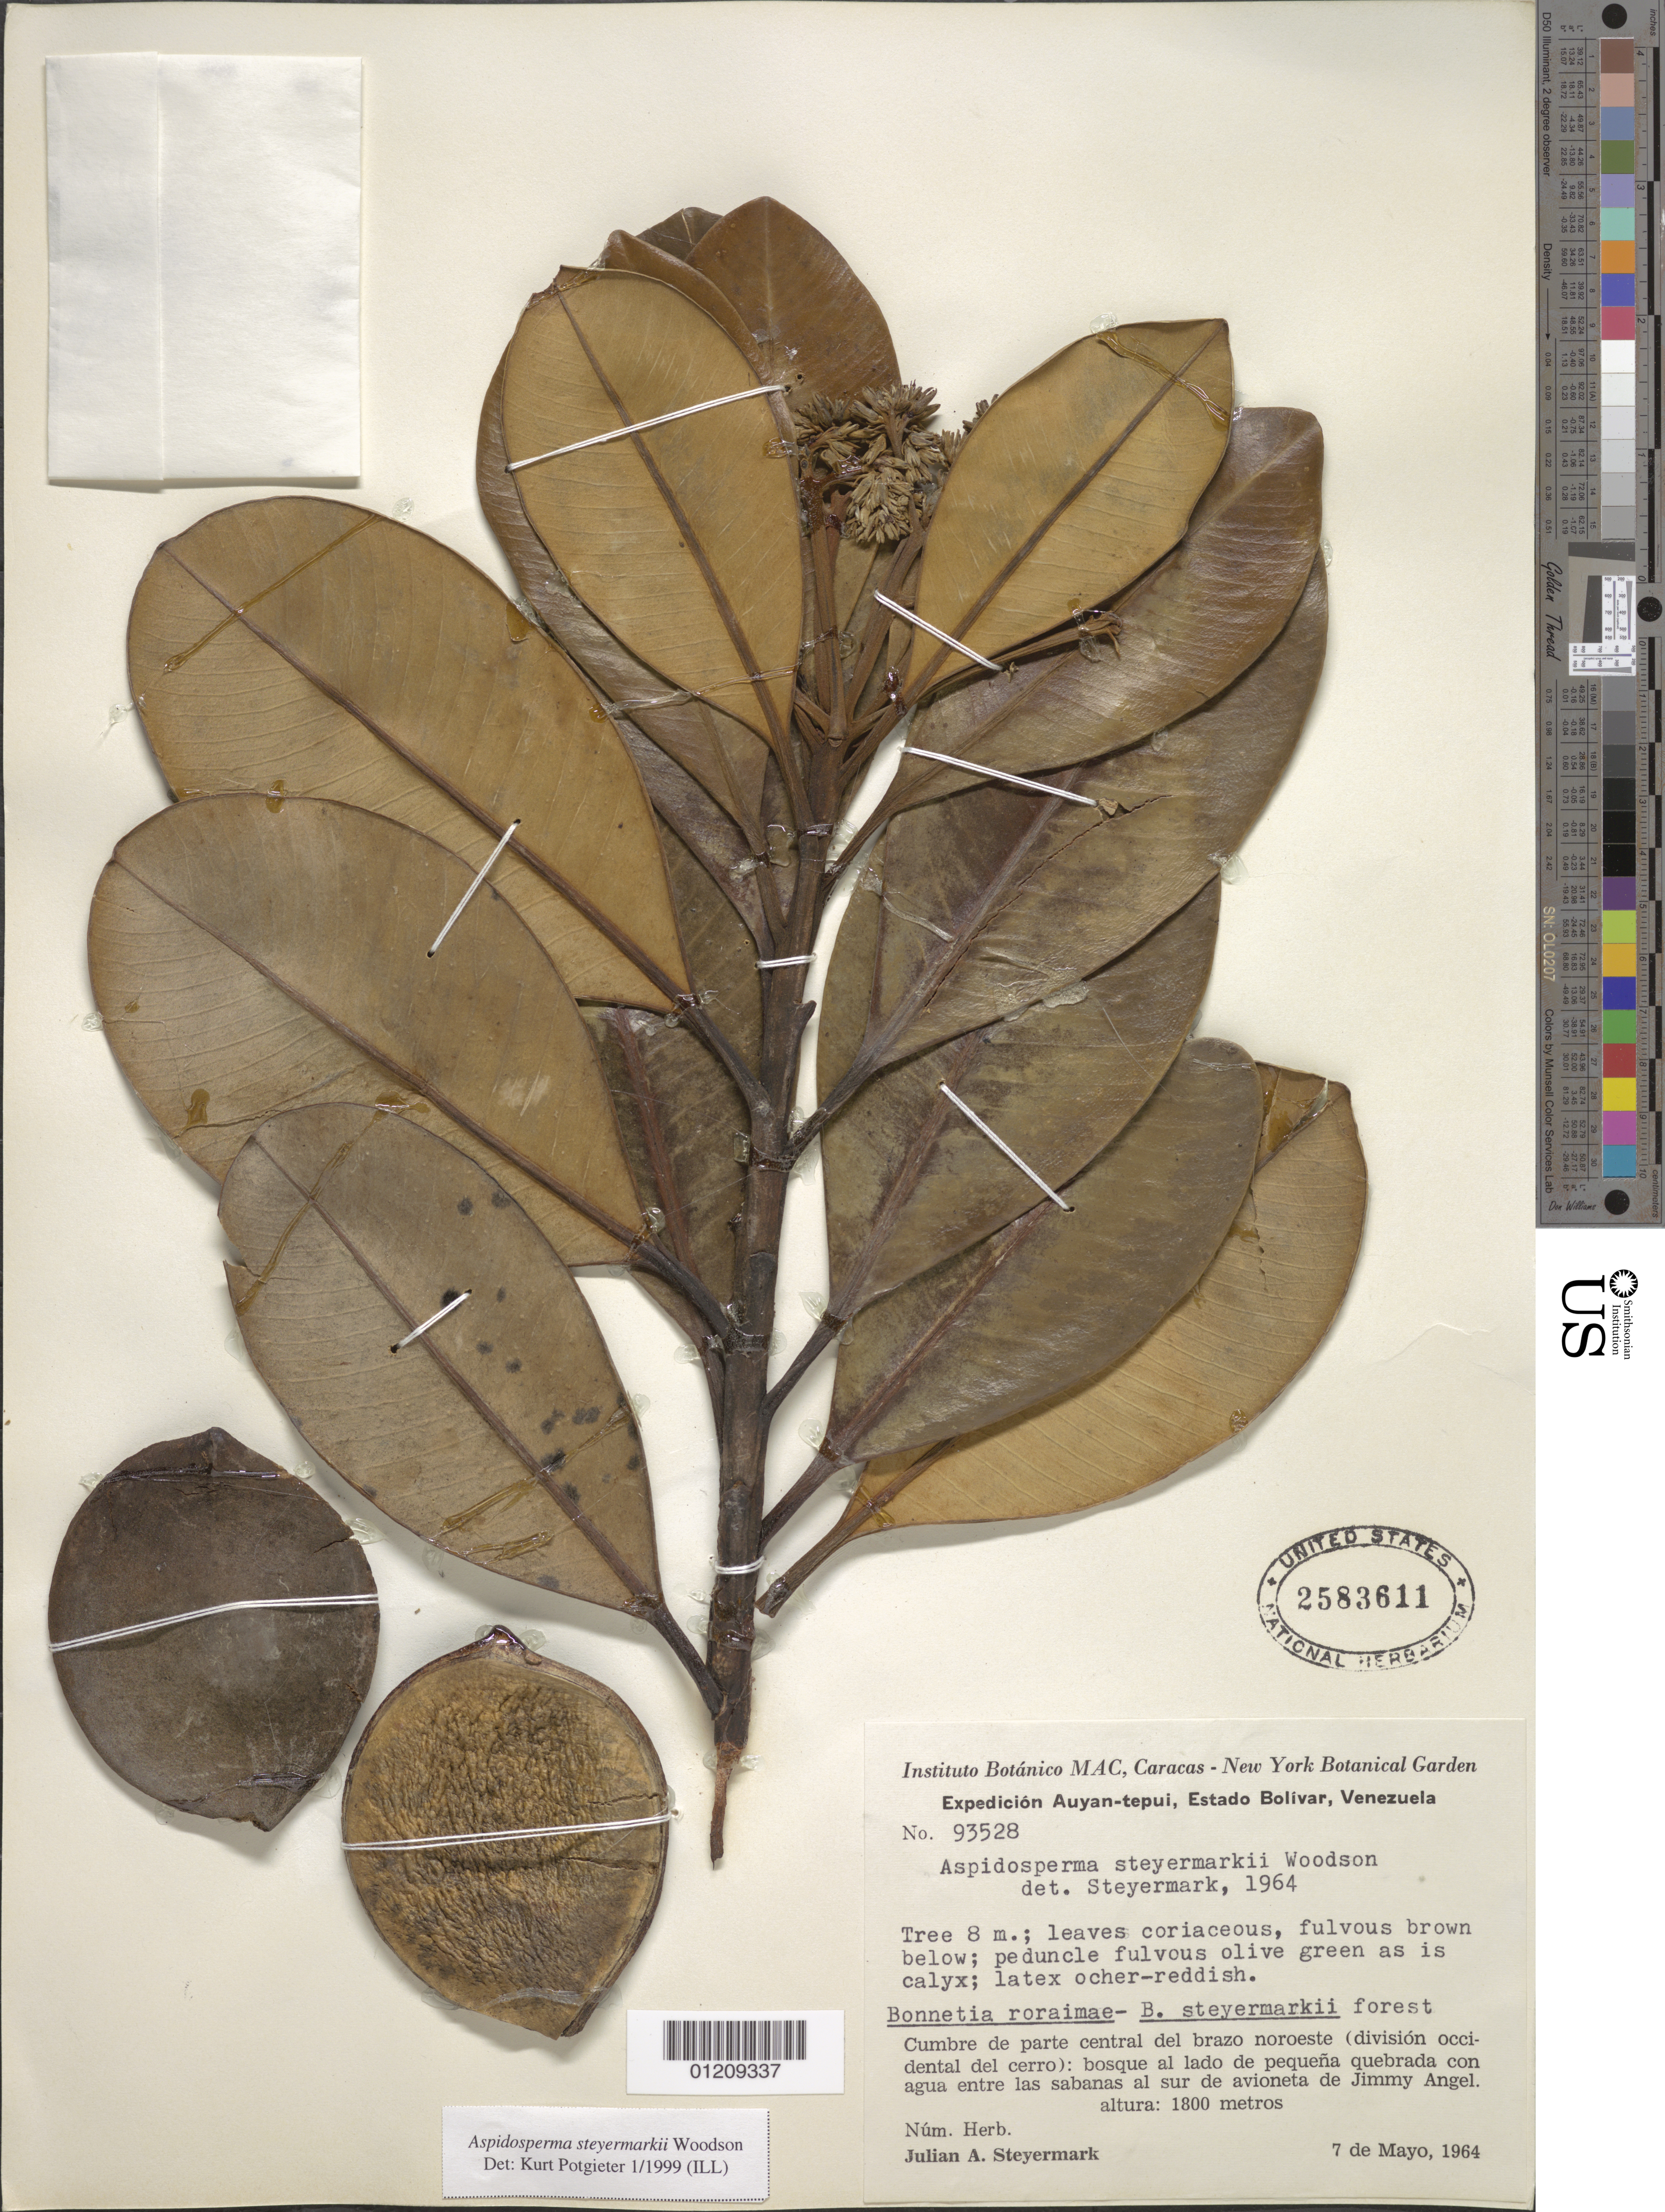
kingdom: Plantae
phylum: Tracheophyta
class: Magnoliopsida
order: Gentianales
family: Apocynaceae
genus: Aspidosperma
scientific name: Aspidosperma steyermarkii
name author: Woodson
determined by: Potgieter, K.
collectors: J. Steyermark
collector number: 93528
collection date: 1964-05-07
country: Venezuela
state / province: Bolívar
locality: Cumbre de parte central del brazo noroeste (division occidental del cerro): bosuqe al lado de pequena quebrada con agua entre las sabanas al sur de avioeta de Jimmy Angel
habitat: Bonnetia roraimae - B. steyermarkii forest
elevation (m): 1800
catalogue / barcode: US 2583611